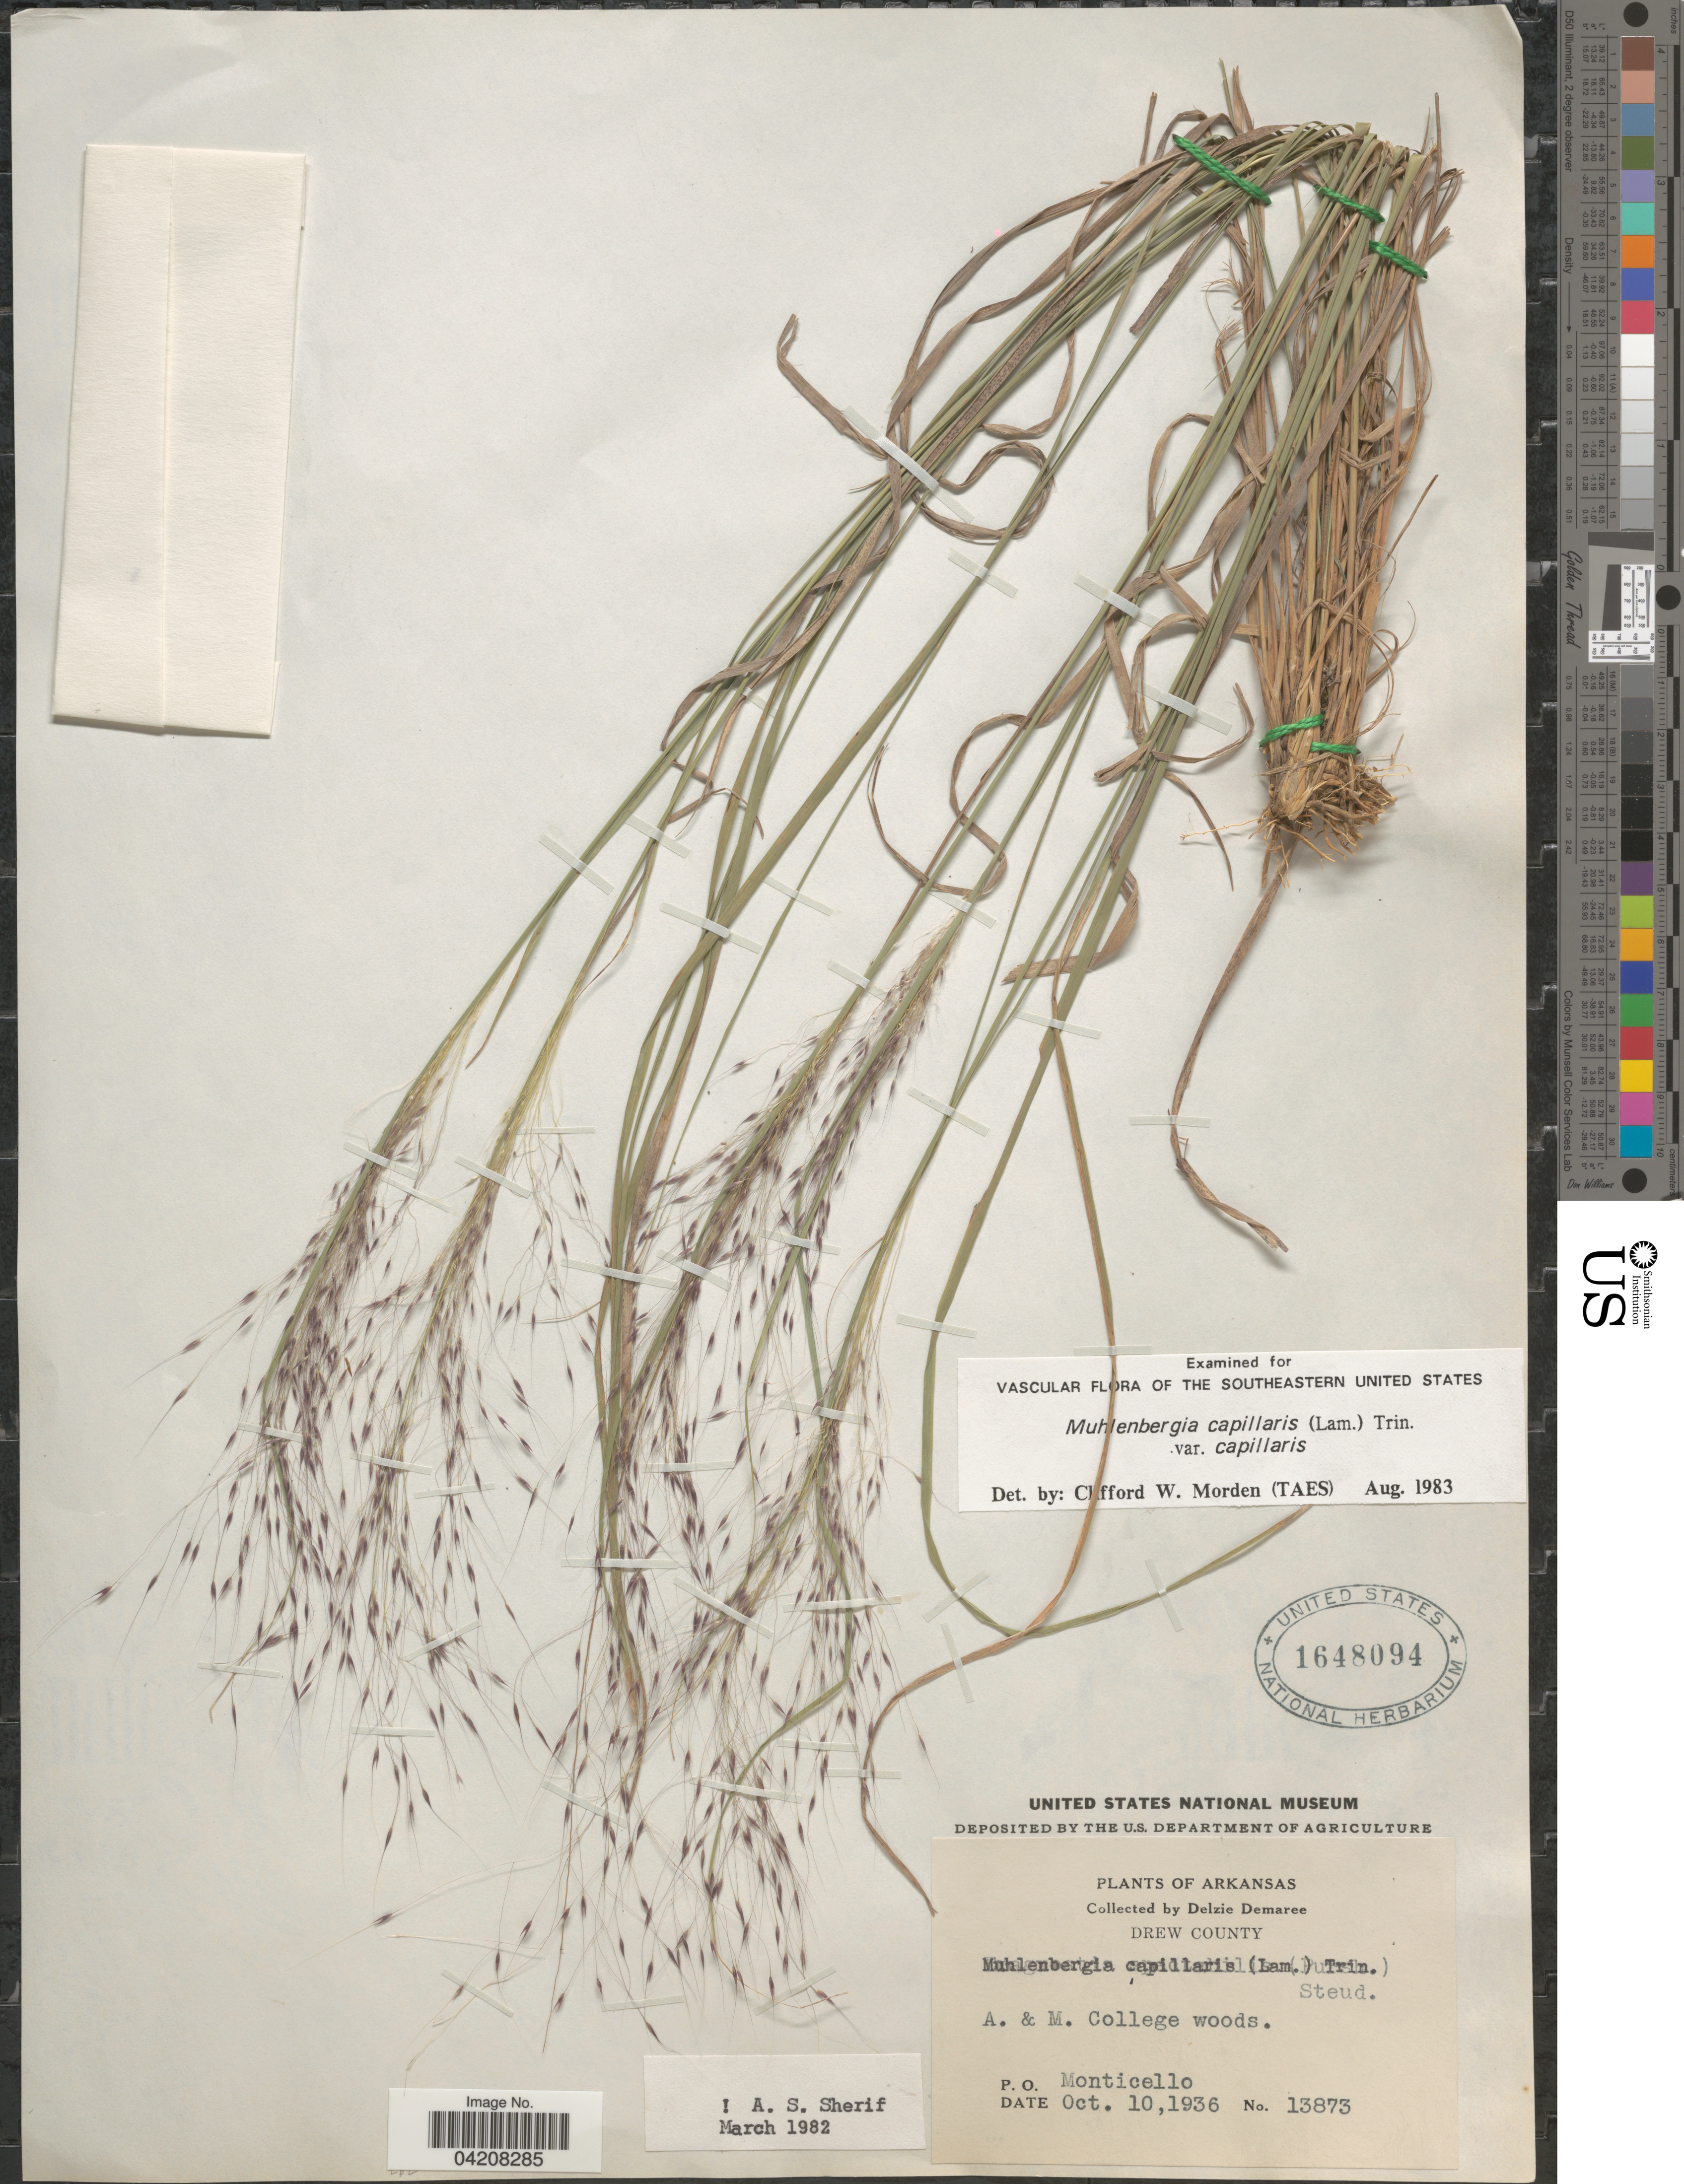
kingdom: Plantae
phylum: Tracheophyta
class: Liliopsida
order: Poales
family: Poaceae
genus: Muhlenbergia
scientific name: Muhlenbergia capillaris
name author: (Lam.) Trin.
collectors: D. Demaree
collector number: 13873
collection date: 1936-10-10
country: United States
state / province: Arkansas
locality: Drew County. A. & M. College woods. P.O. Monticello.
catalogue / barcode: US 1648094